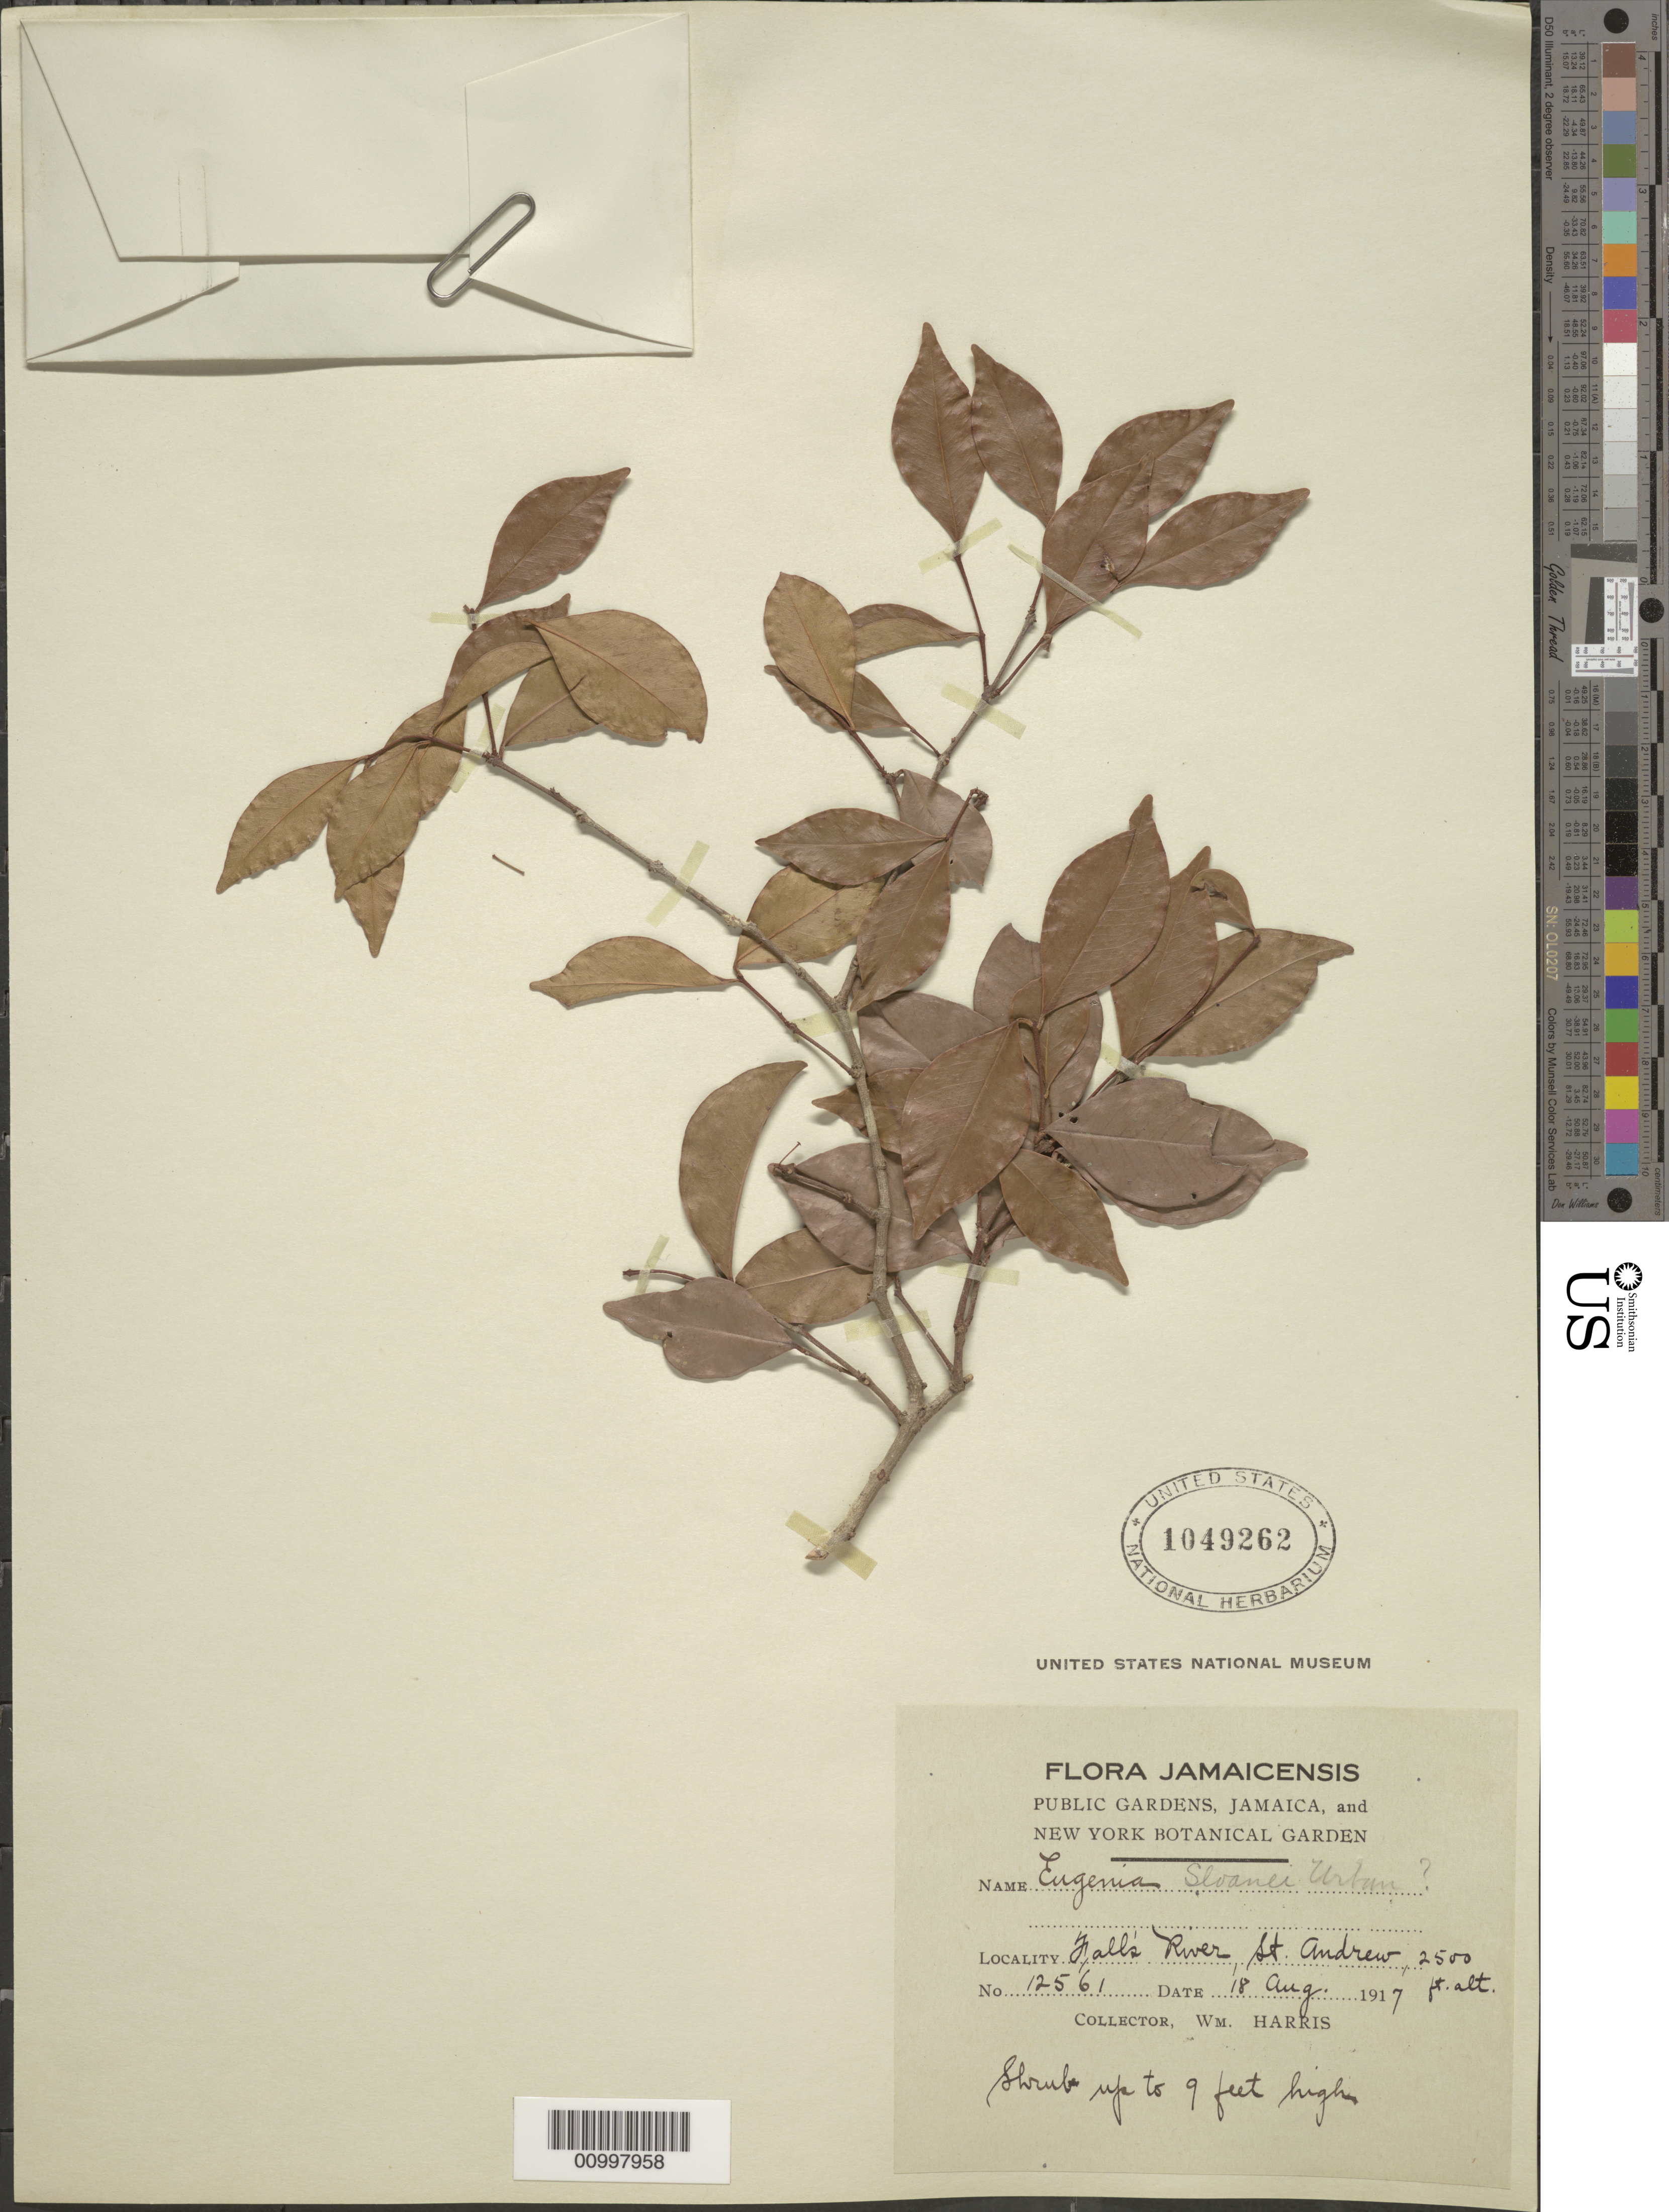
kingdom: Plantae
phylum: Tracheophyta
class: Magnoliopsida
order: Myrtales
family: Myrtaceae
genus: Eugenia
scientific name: Eugenia sloanei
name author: Urb.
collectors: W. Harris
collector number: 12561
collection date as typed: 18 Aug 1917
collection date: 1917-08-18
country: Jamaica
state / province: Saint Andrew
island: Jamaica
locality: Falls River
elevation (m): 762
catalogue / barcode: US 1049262